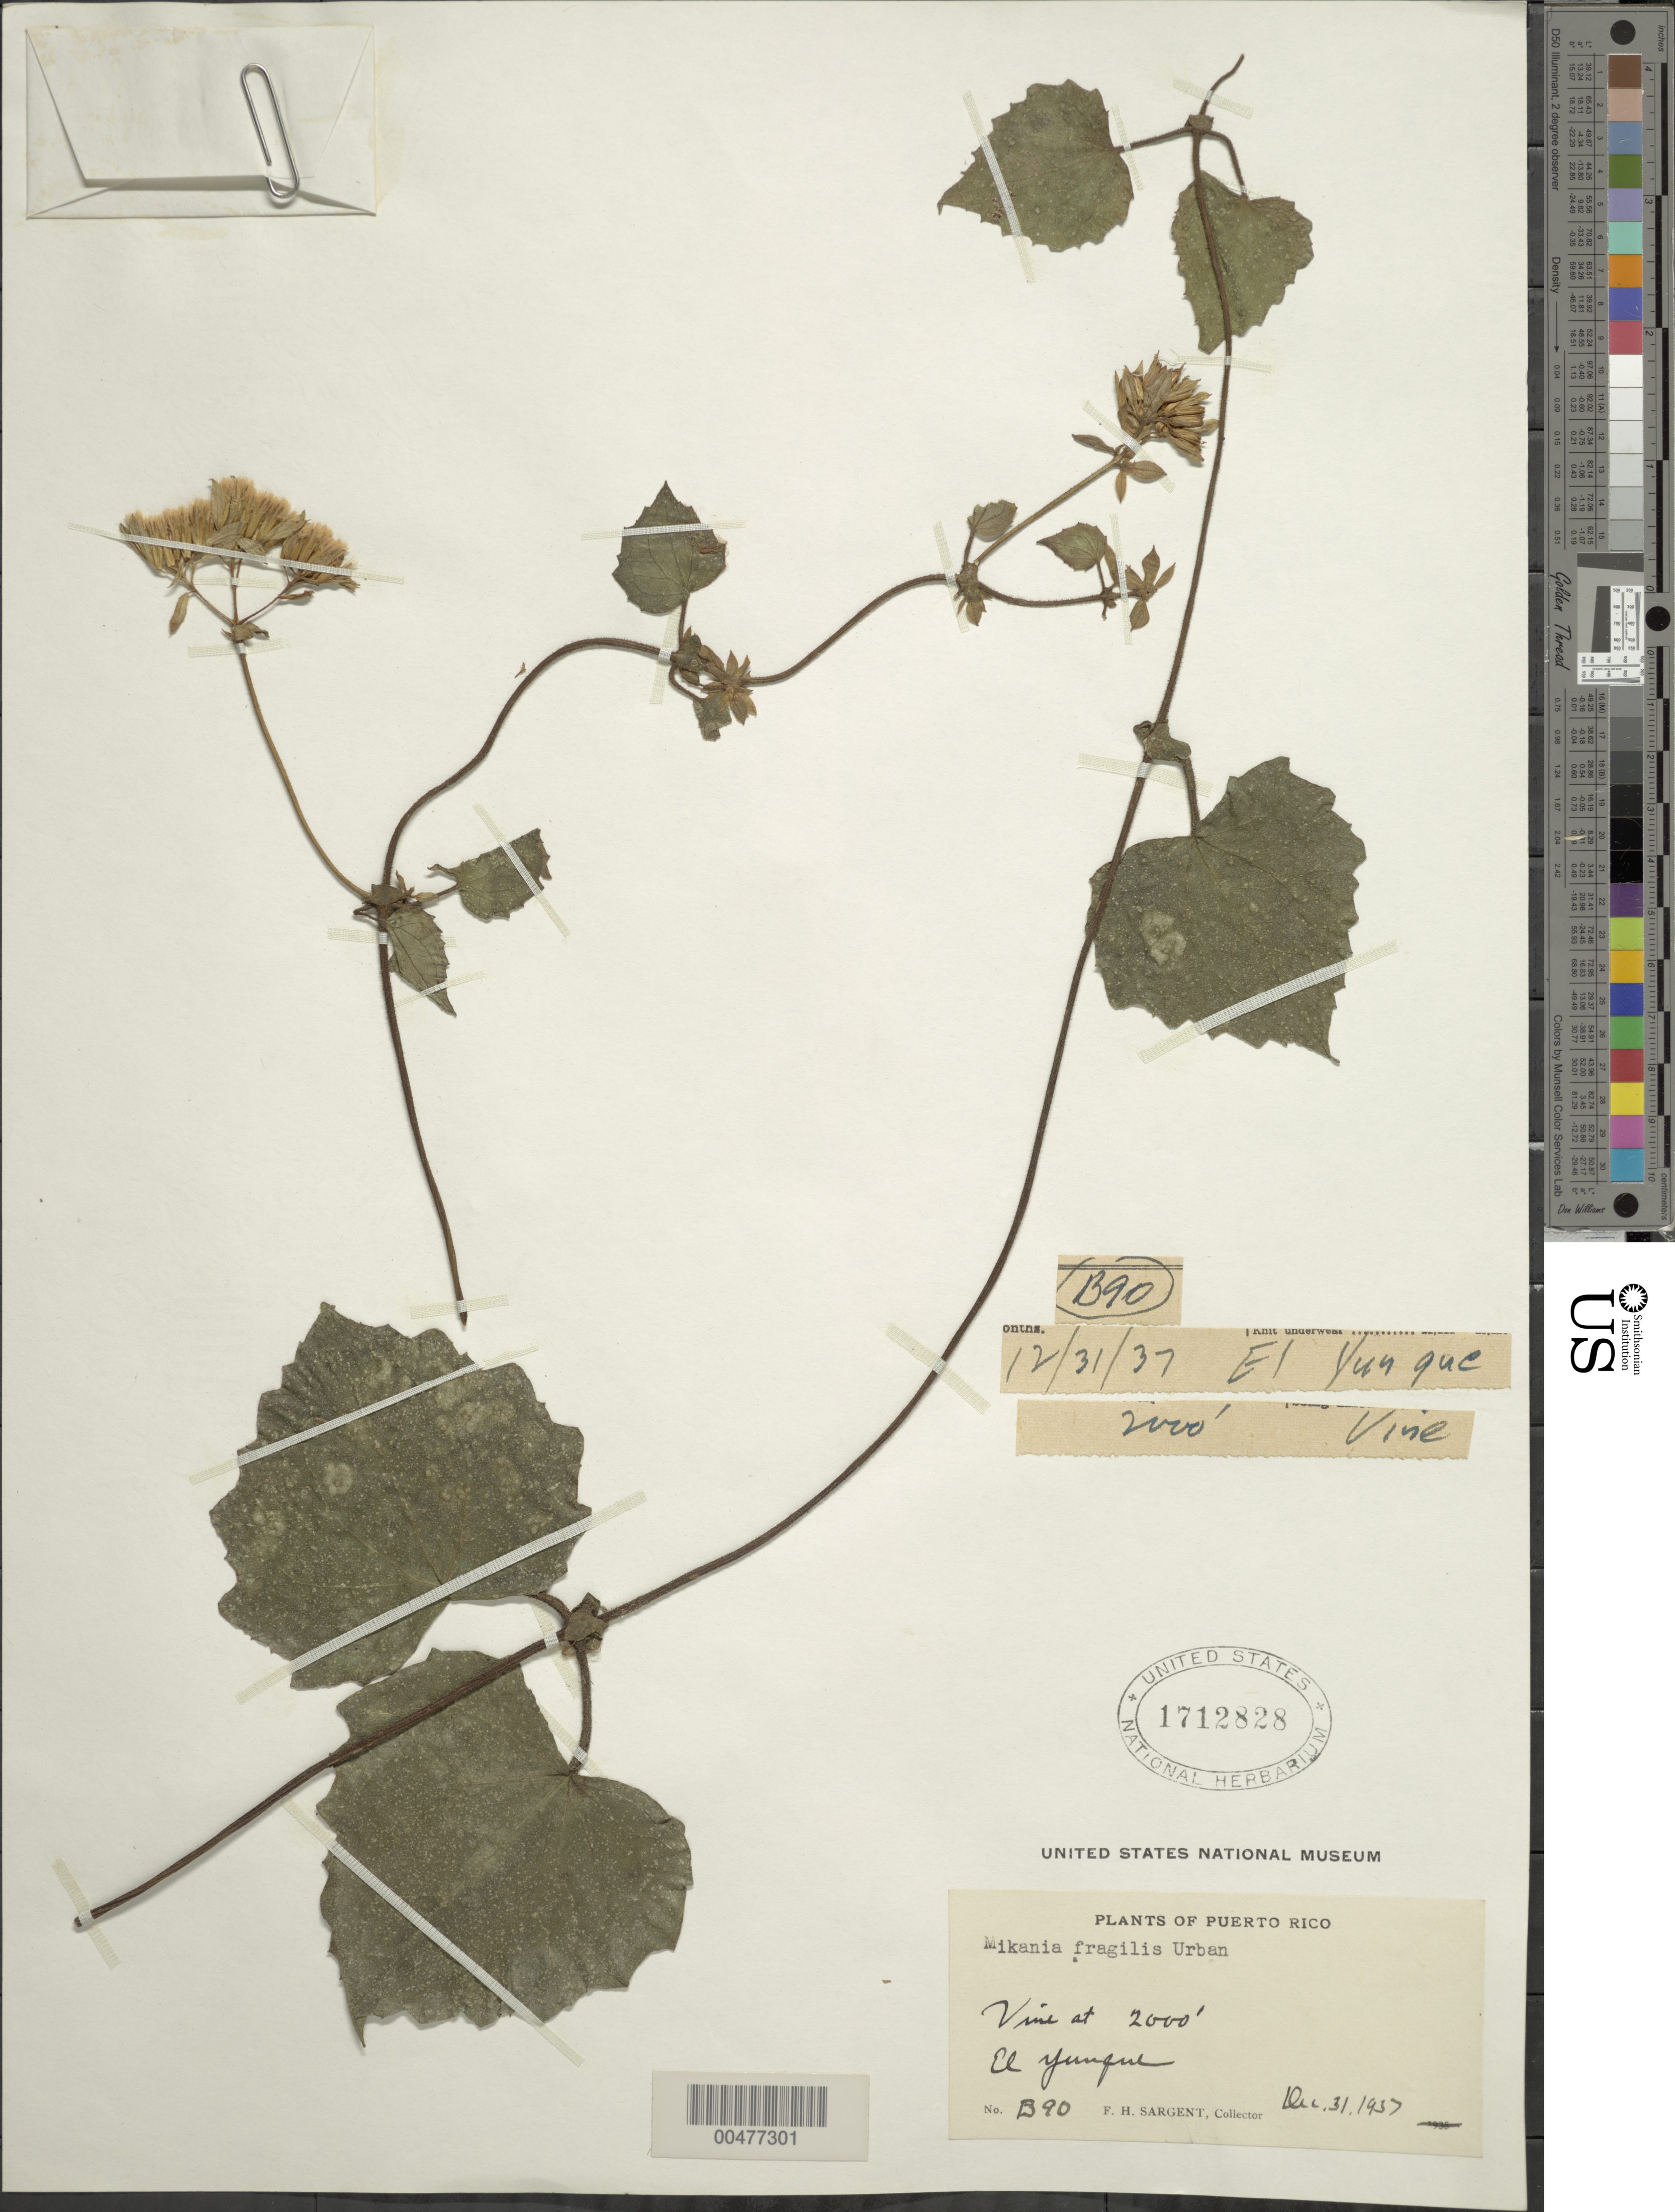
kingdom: Plantae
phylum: Tracheophyta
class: Magnoliopsida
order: Asterales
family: Asteraceae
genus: Mikania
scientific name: Mikania fragilis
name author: Urb.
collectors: F. H. Sargent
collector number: B90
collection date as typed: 31 Dec 1937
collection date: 1937-12-31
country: Puerto Rico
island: Greater Antilles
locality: El Yunque.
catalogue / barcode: US 1712828